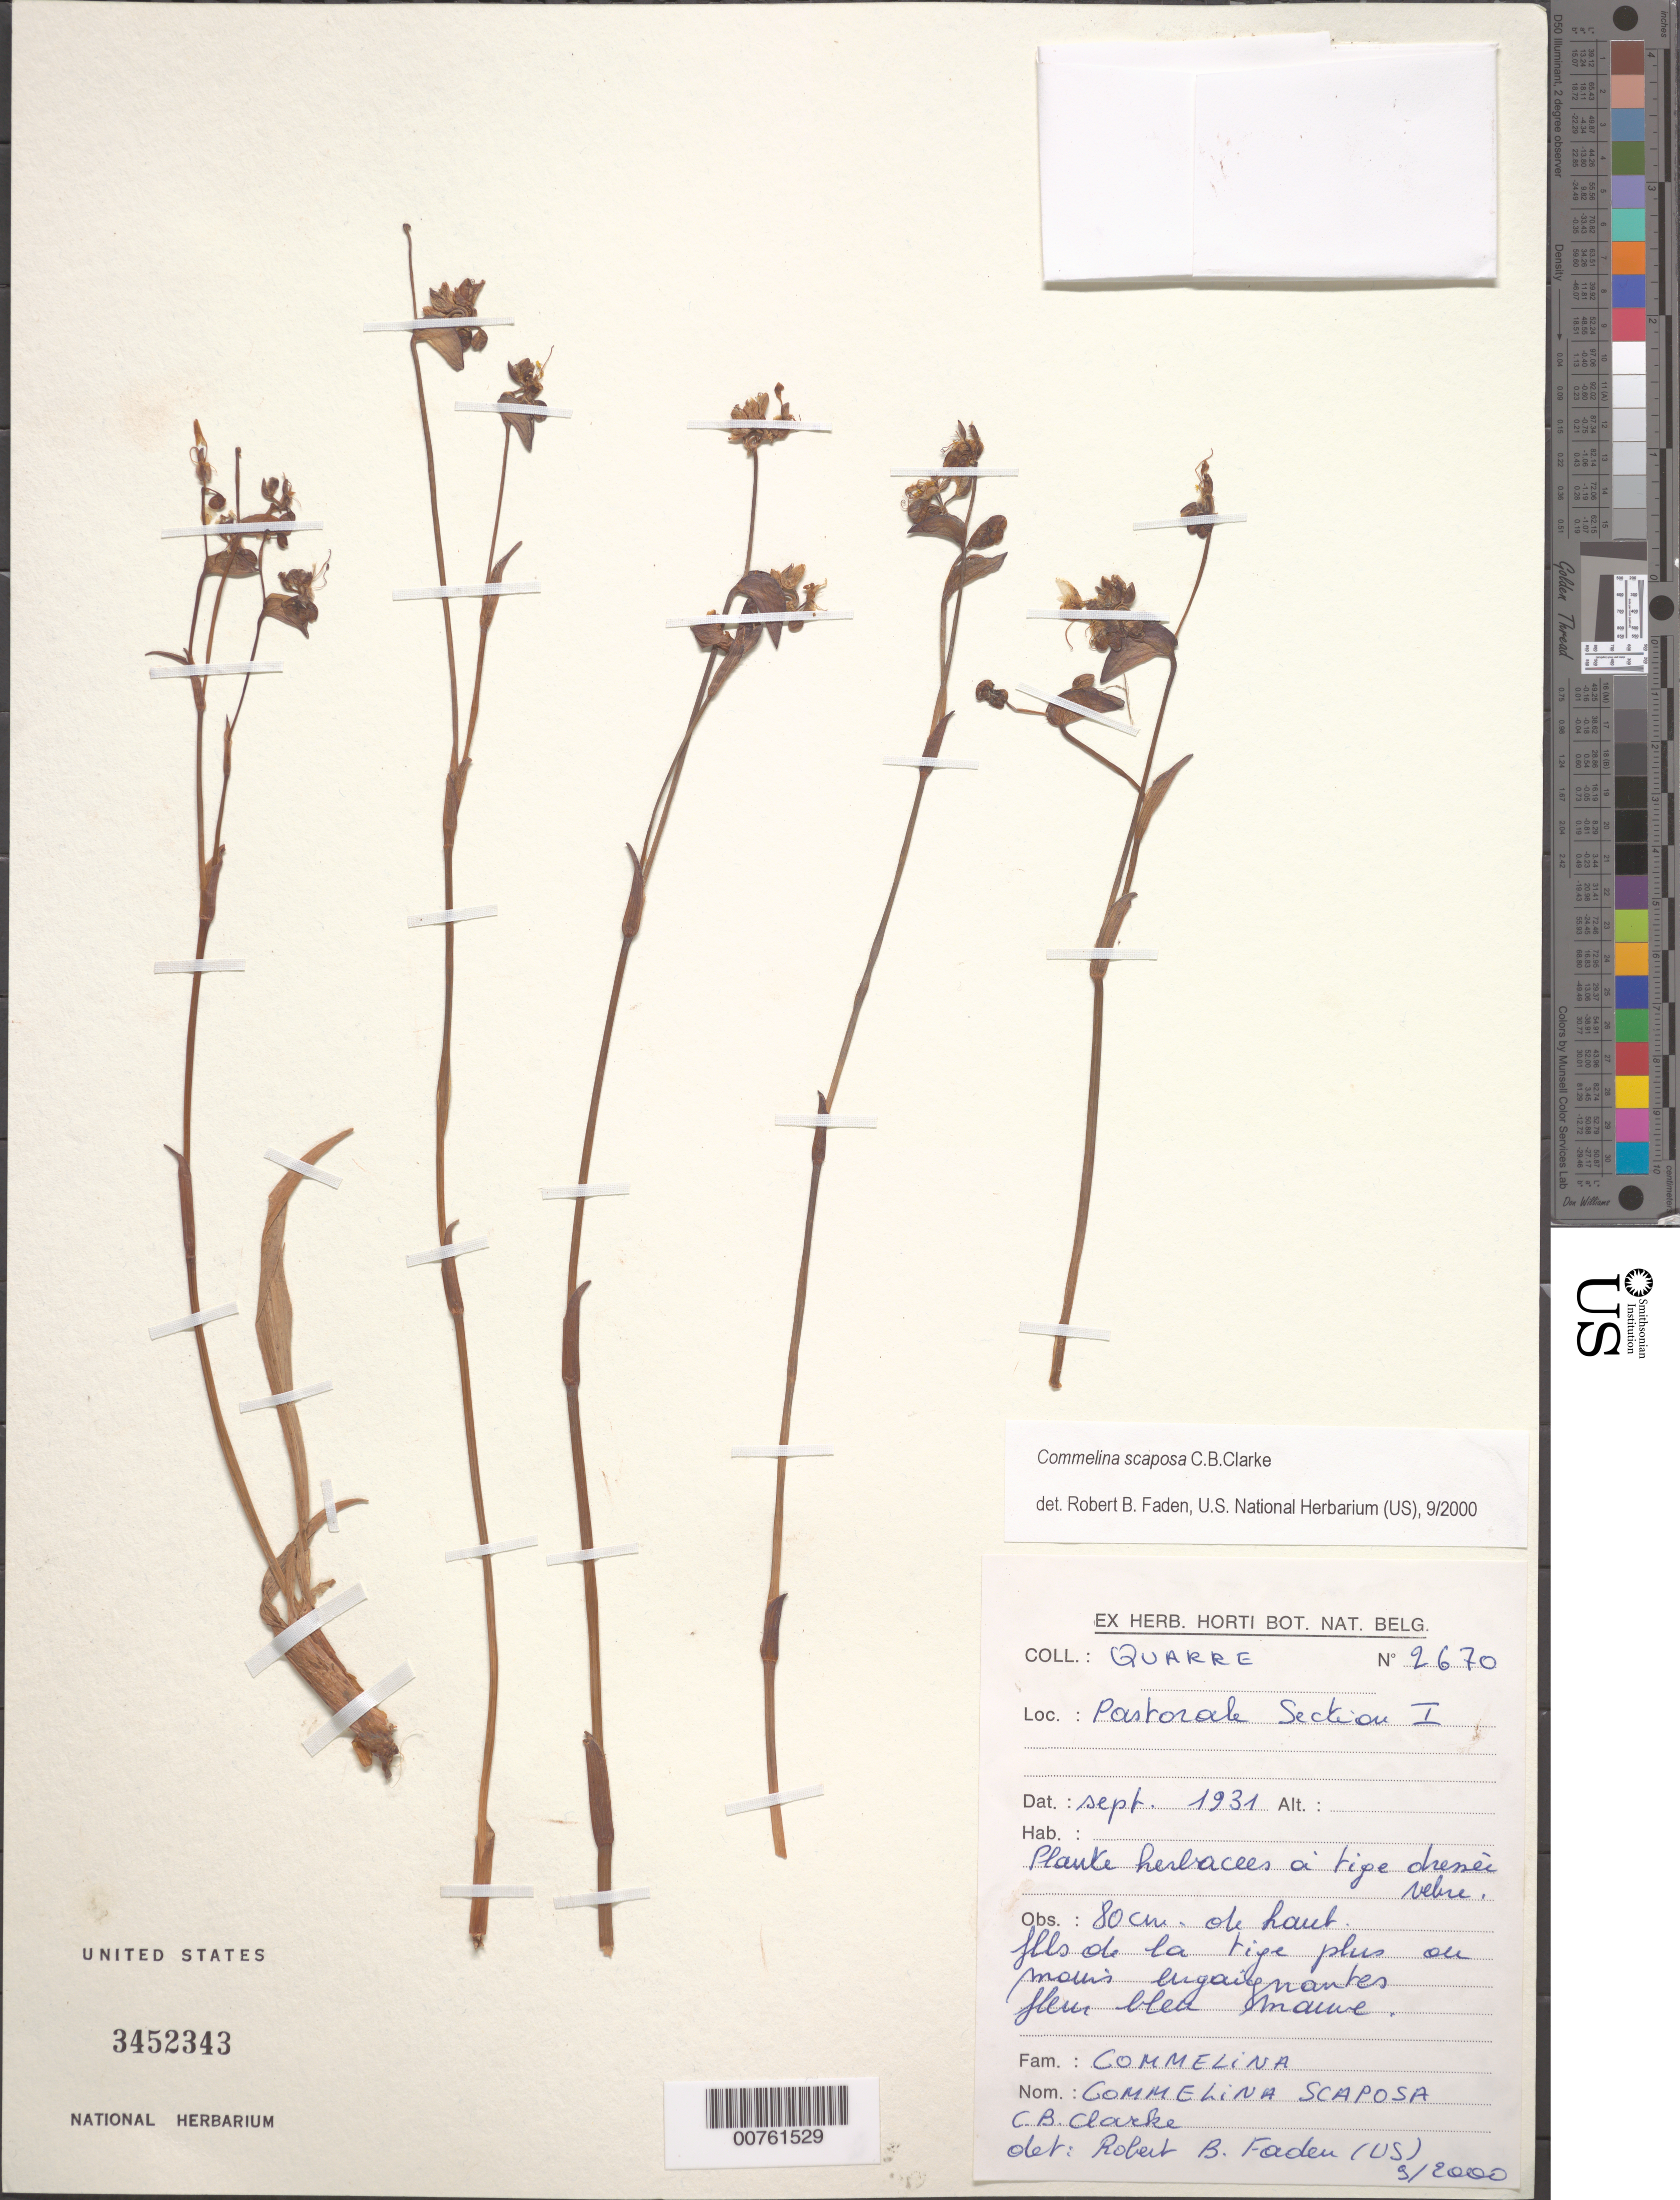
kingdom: Plantae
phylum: Tracheophyta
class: Liliopsida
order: Commelinales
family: Commelinaceae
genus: Commelina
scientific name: Commelina scaposa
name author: C.B. Clarke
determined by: Faden, Robert B., (US), Smithsonian Institution - National Museum of Natural History (UNITED STATES)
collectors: -. Quarre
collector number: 2670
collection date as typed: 00 Sep 1931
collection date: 1931-09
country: Congo, Democratic Republic of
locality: Pastorale Section 1.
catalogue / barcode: US 3452343